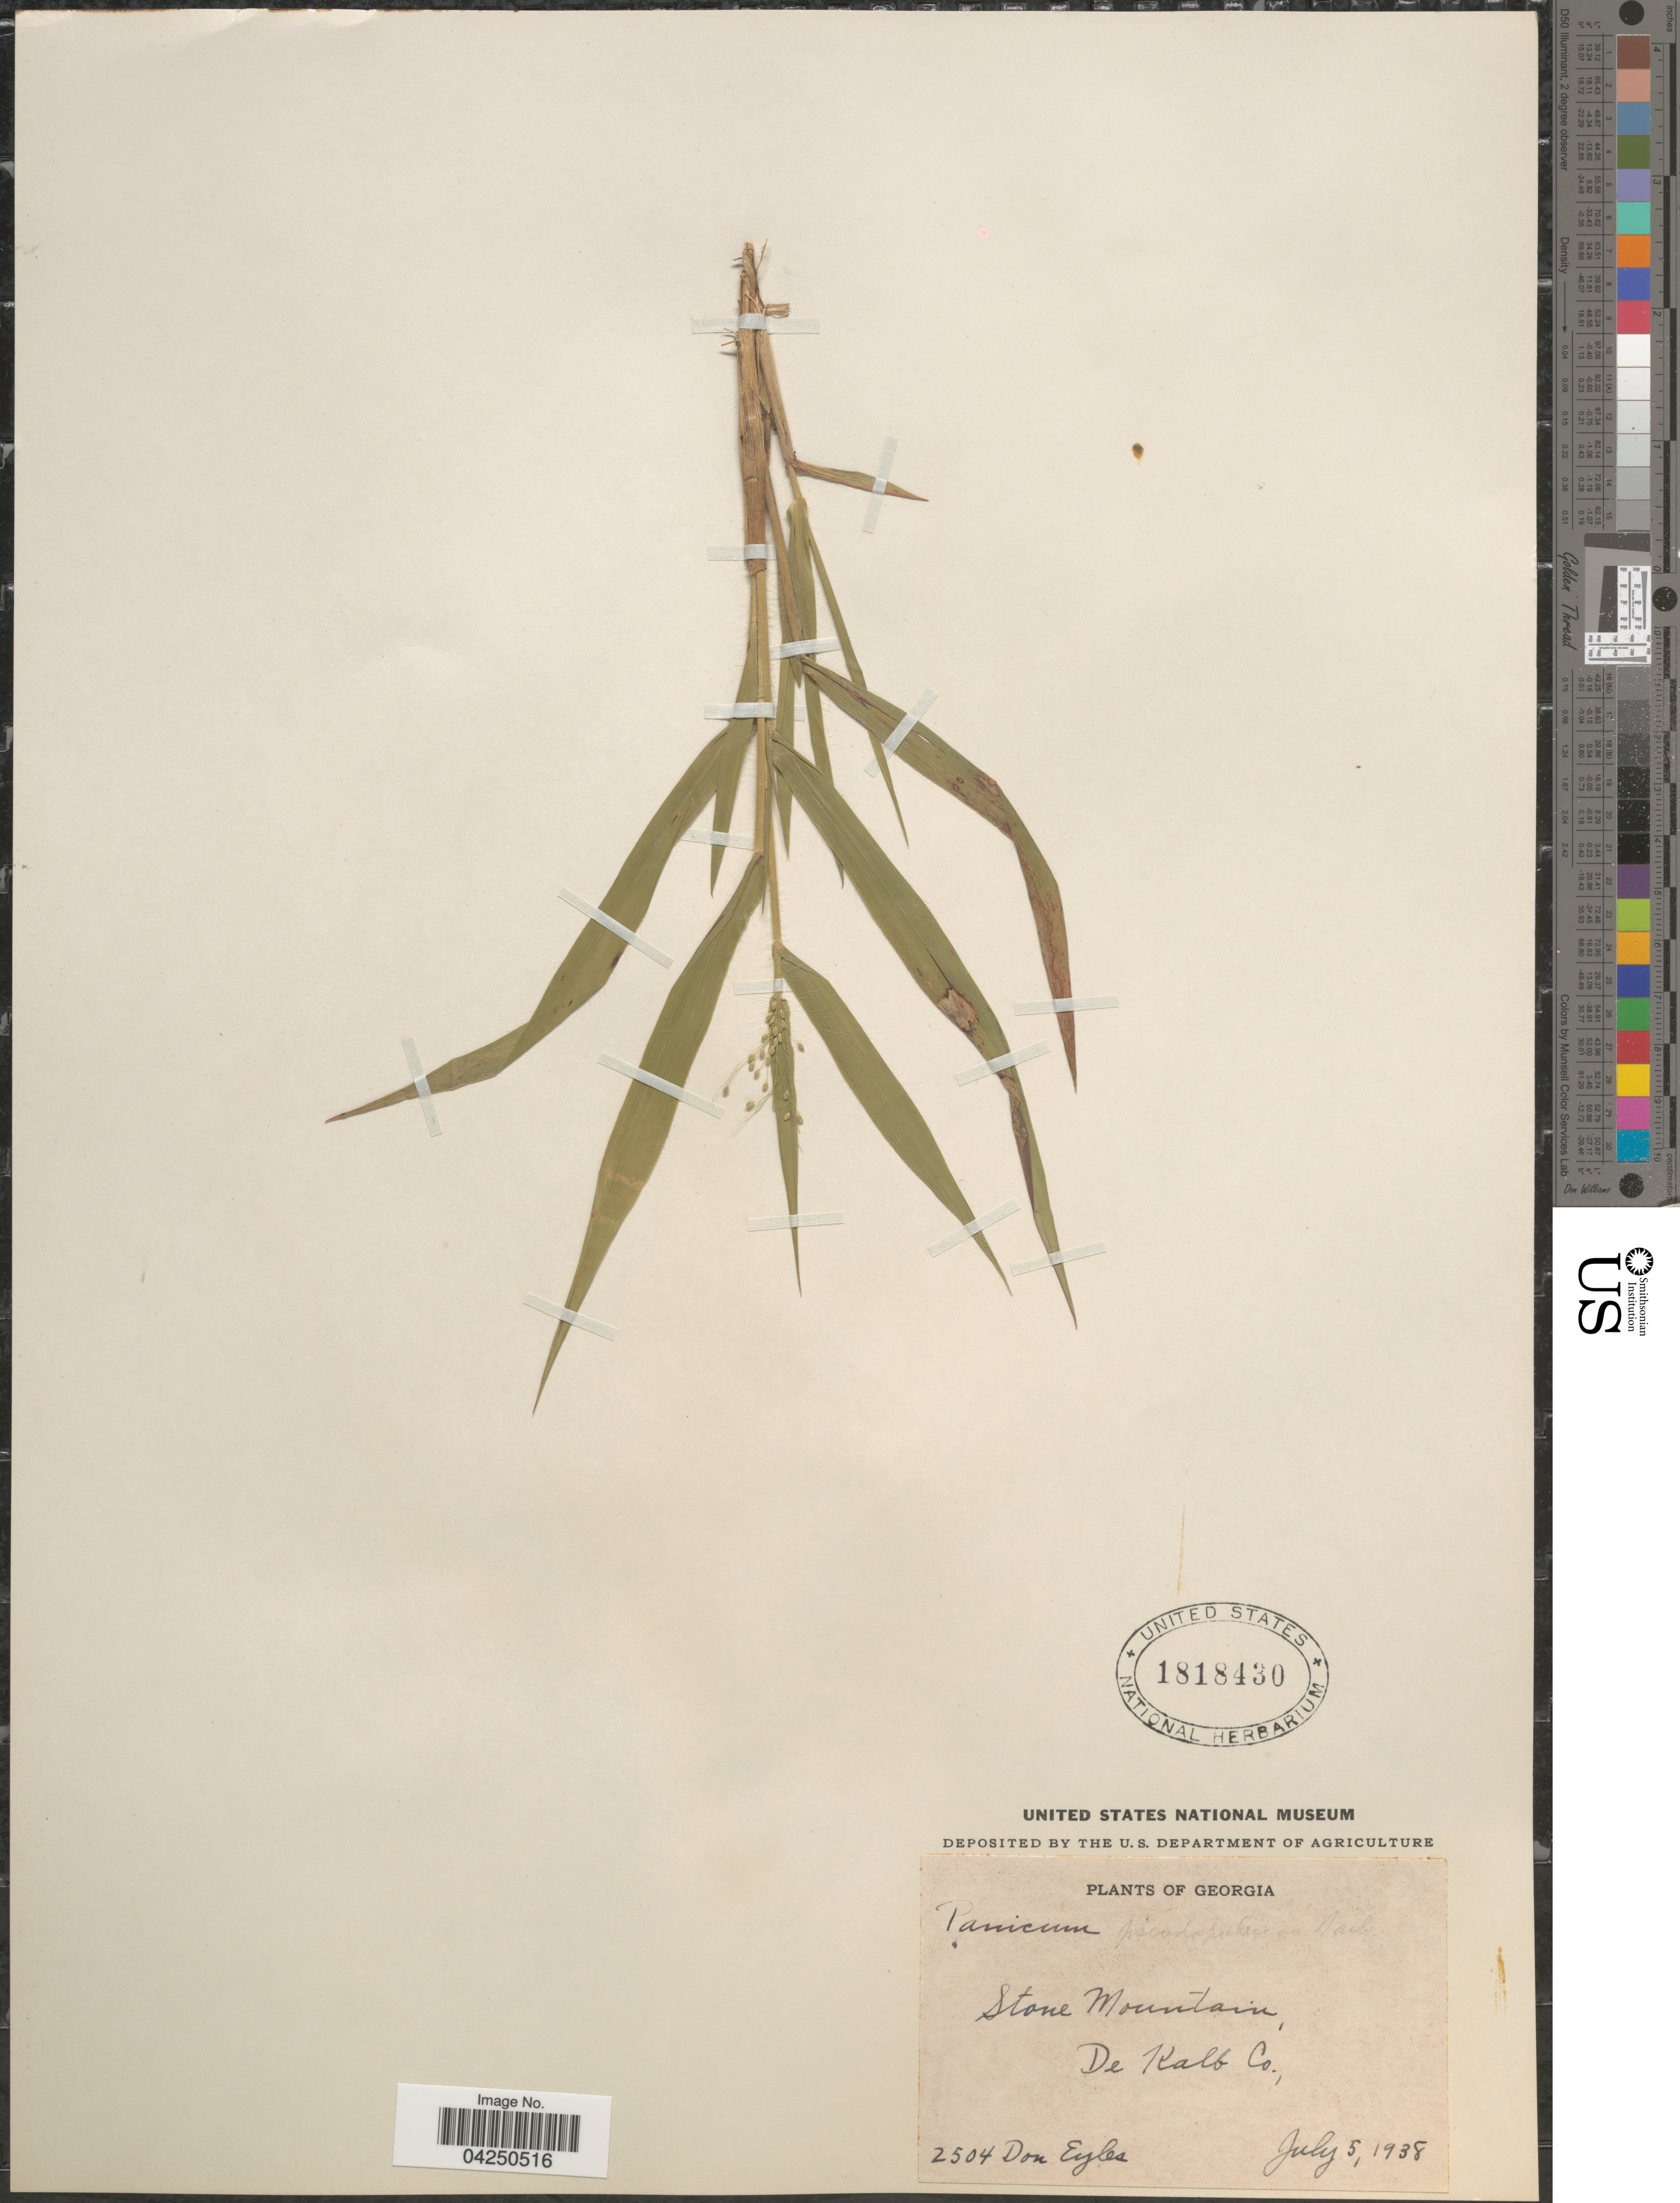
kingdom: Plantae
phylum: Tracheophyta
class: Liliopsida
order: Poales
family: Poaceae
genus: Dichanthelium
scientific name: Dichanthelium acuminatum var. acuminatum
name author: (Sw.) Gould & C.A. Clark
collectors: D. Eyles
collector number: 2504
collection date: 1938-07-05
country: United States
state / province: Georgia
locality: Stone Mountain, De Kalb Co.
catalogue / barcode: US 1818430